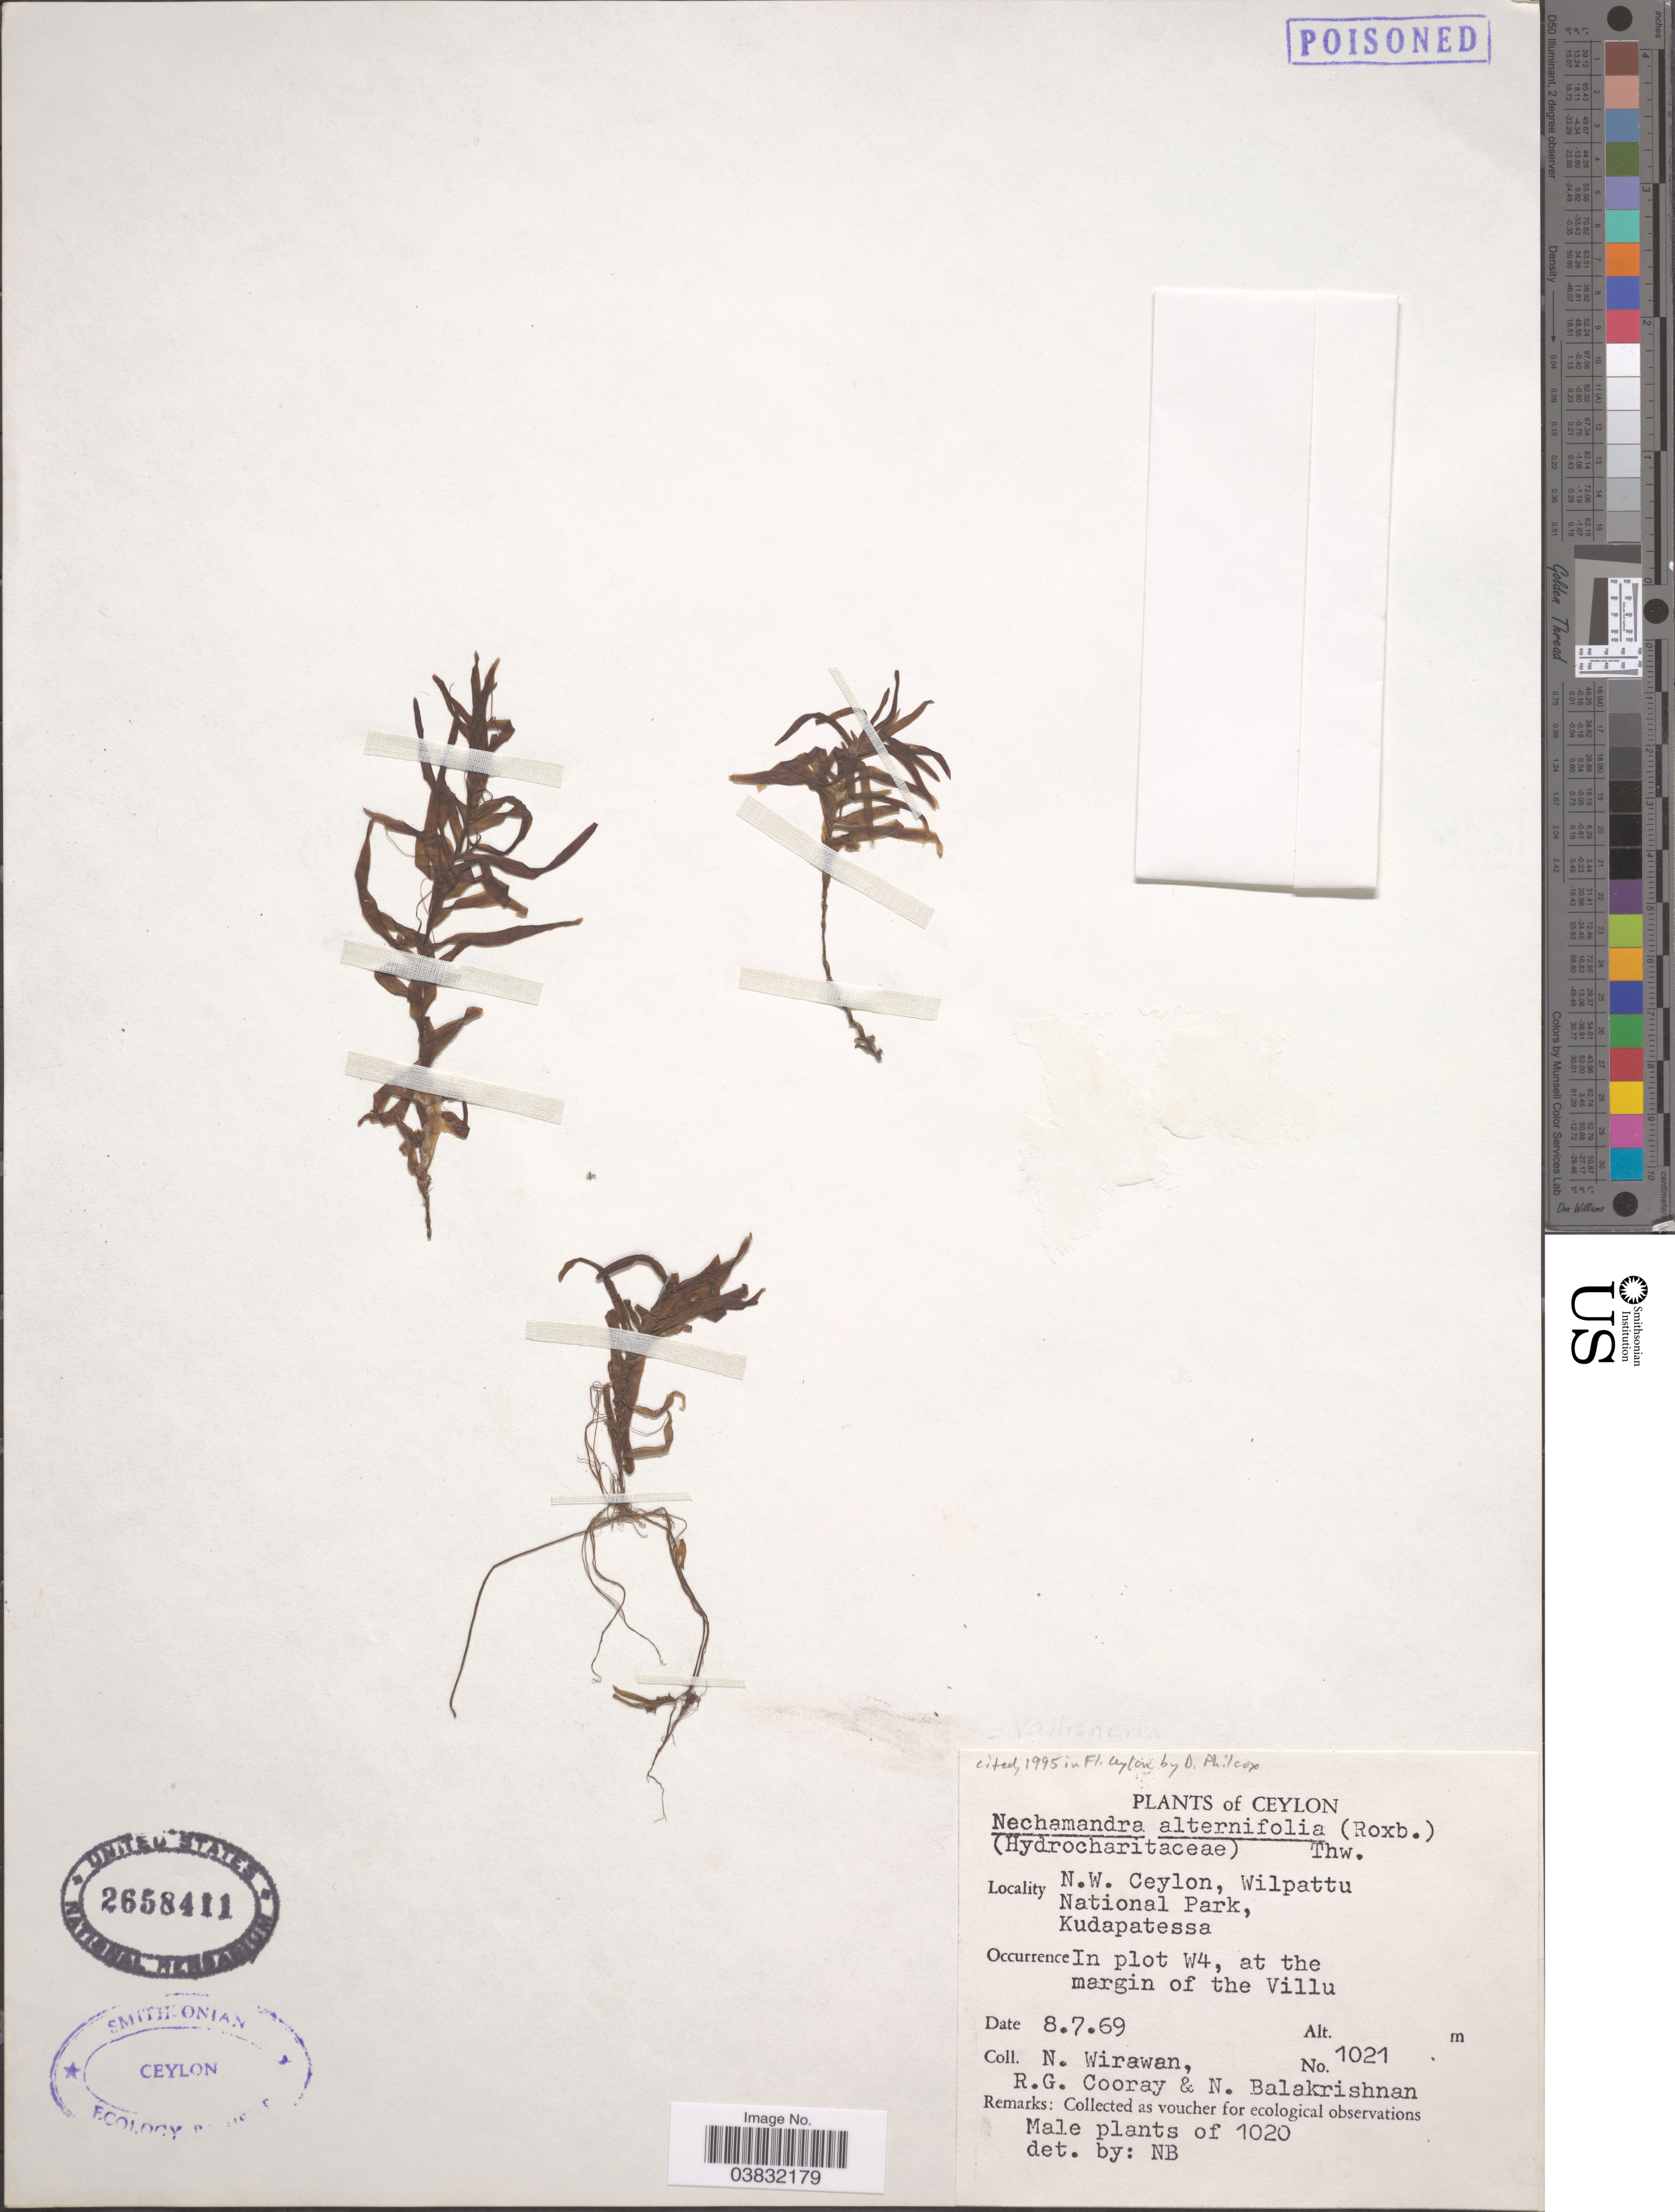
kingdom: Plantae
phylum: Tracheophyta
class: Liliopsida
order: Alismatales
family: Hydrocharitaceae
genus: Nechamandra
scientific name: Nechamandra alternifolia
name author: Thwaites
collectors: N. Wirawan, R. Cooray & N. Balakrishnan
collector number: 1021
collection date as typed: Transcribed d/m/y: 8/7/69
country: Sri Lanka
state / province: North Western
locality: N. W. Ceylon, Wilpattu National Park, Kudapatessa. In plot W4, at the margin of the Villu.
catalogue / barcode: US 2658411